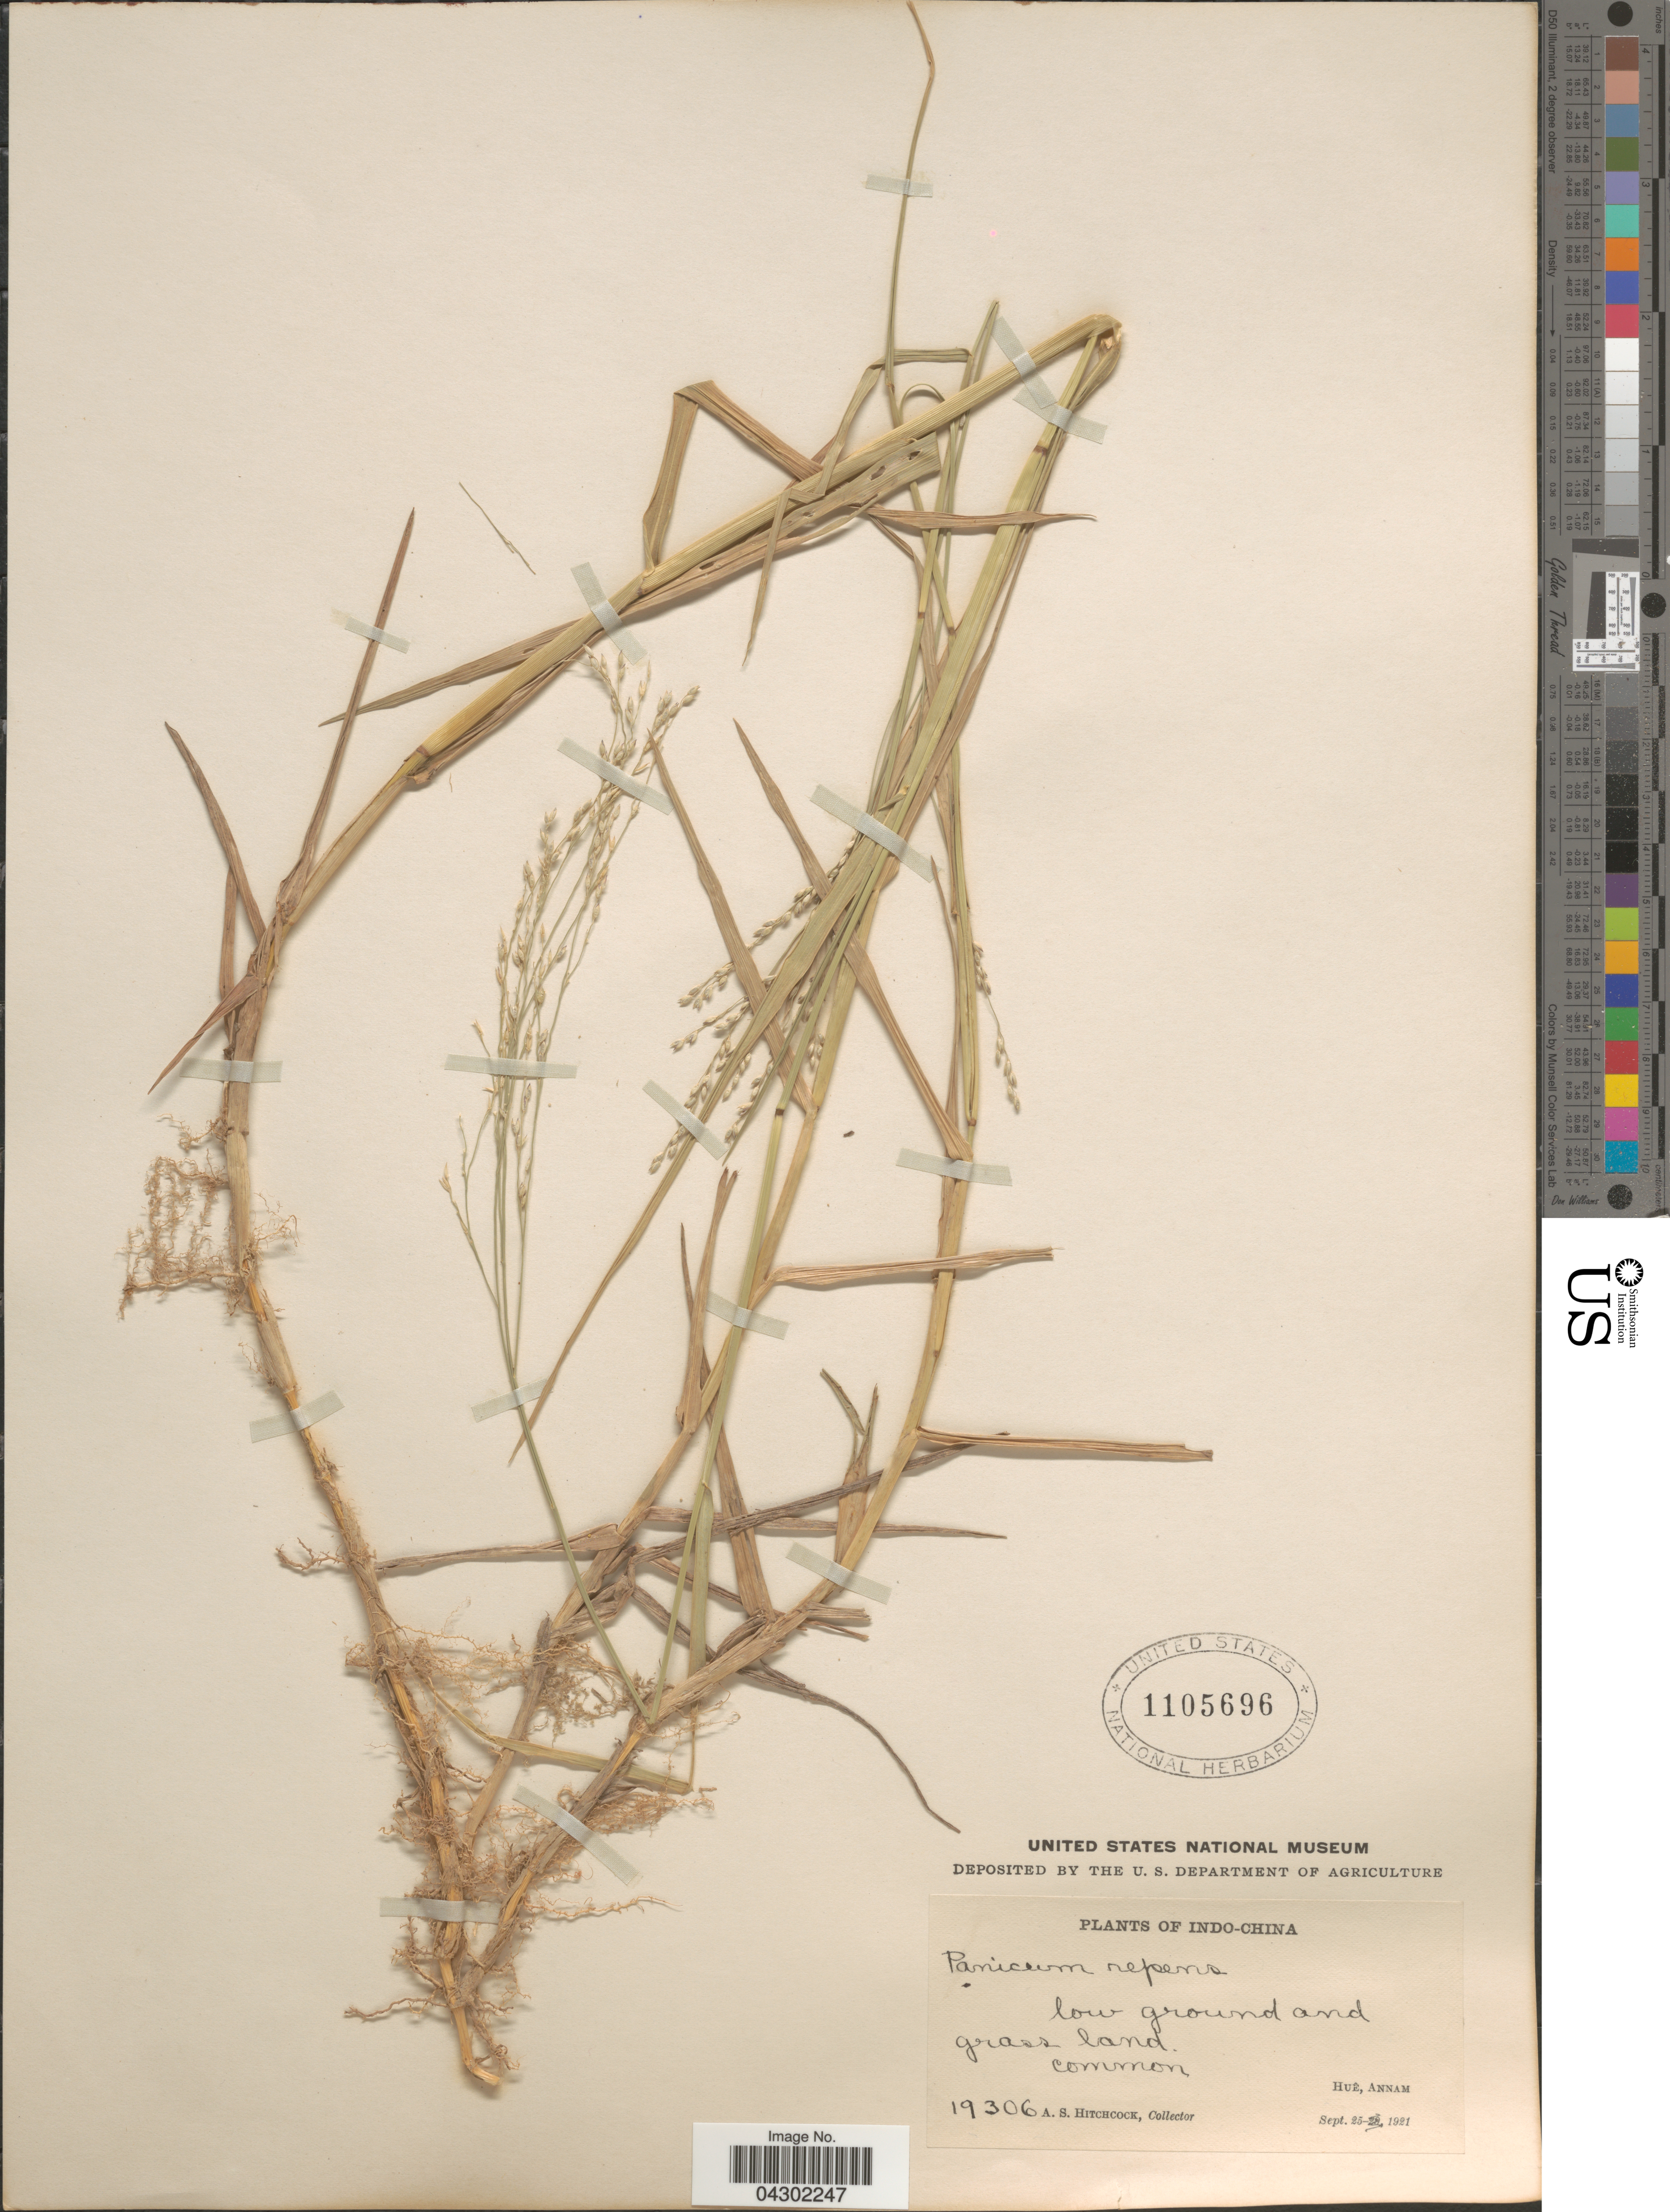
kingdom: Plantae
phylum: Tracheophyta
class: Liliopsida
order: Poales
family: Poaceae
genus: Panicum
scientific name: Panicum repens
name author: L.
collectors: A. S. Hitchcock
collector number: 19306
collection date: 1921-09-25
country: Vietnam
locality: Indo-China. Huê, Annam.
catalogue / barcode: US 1105696